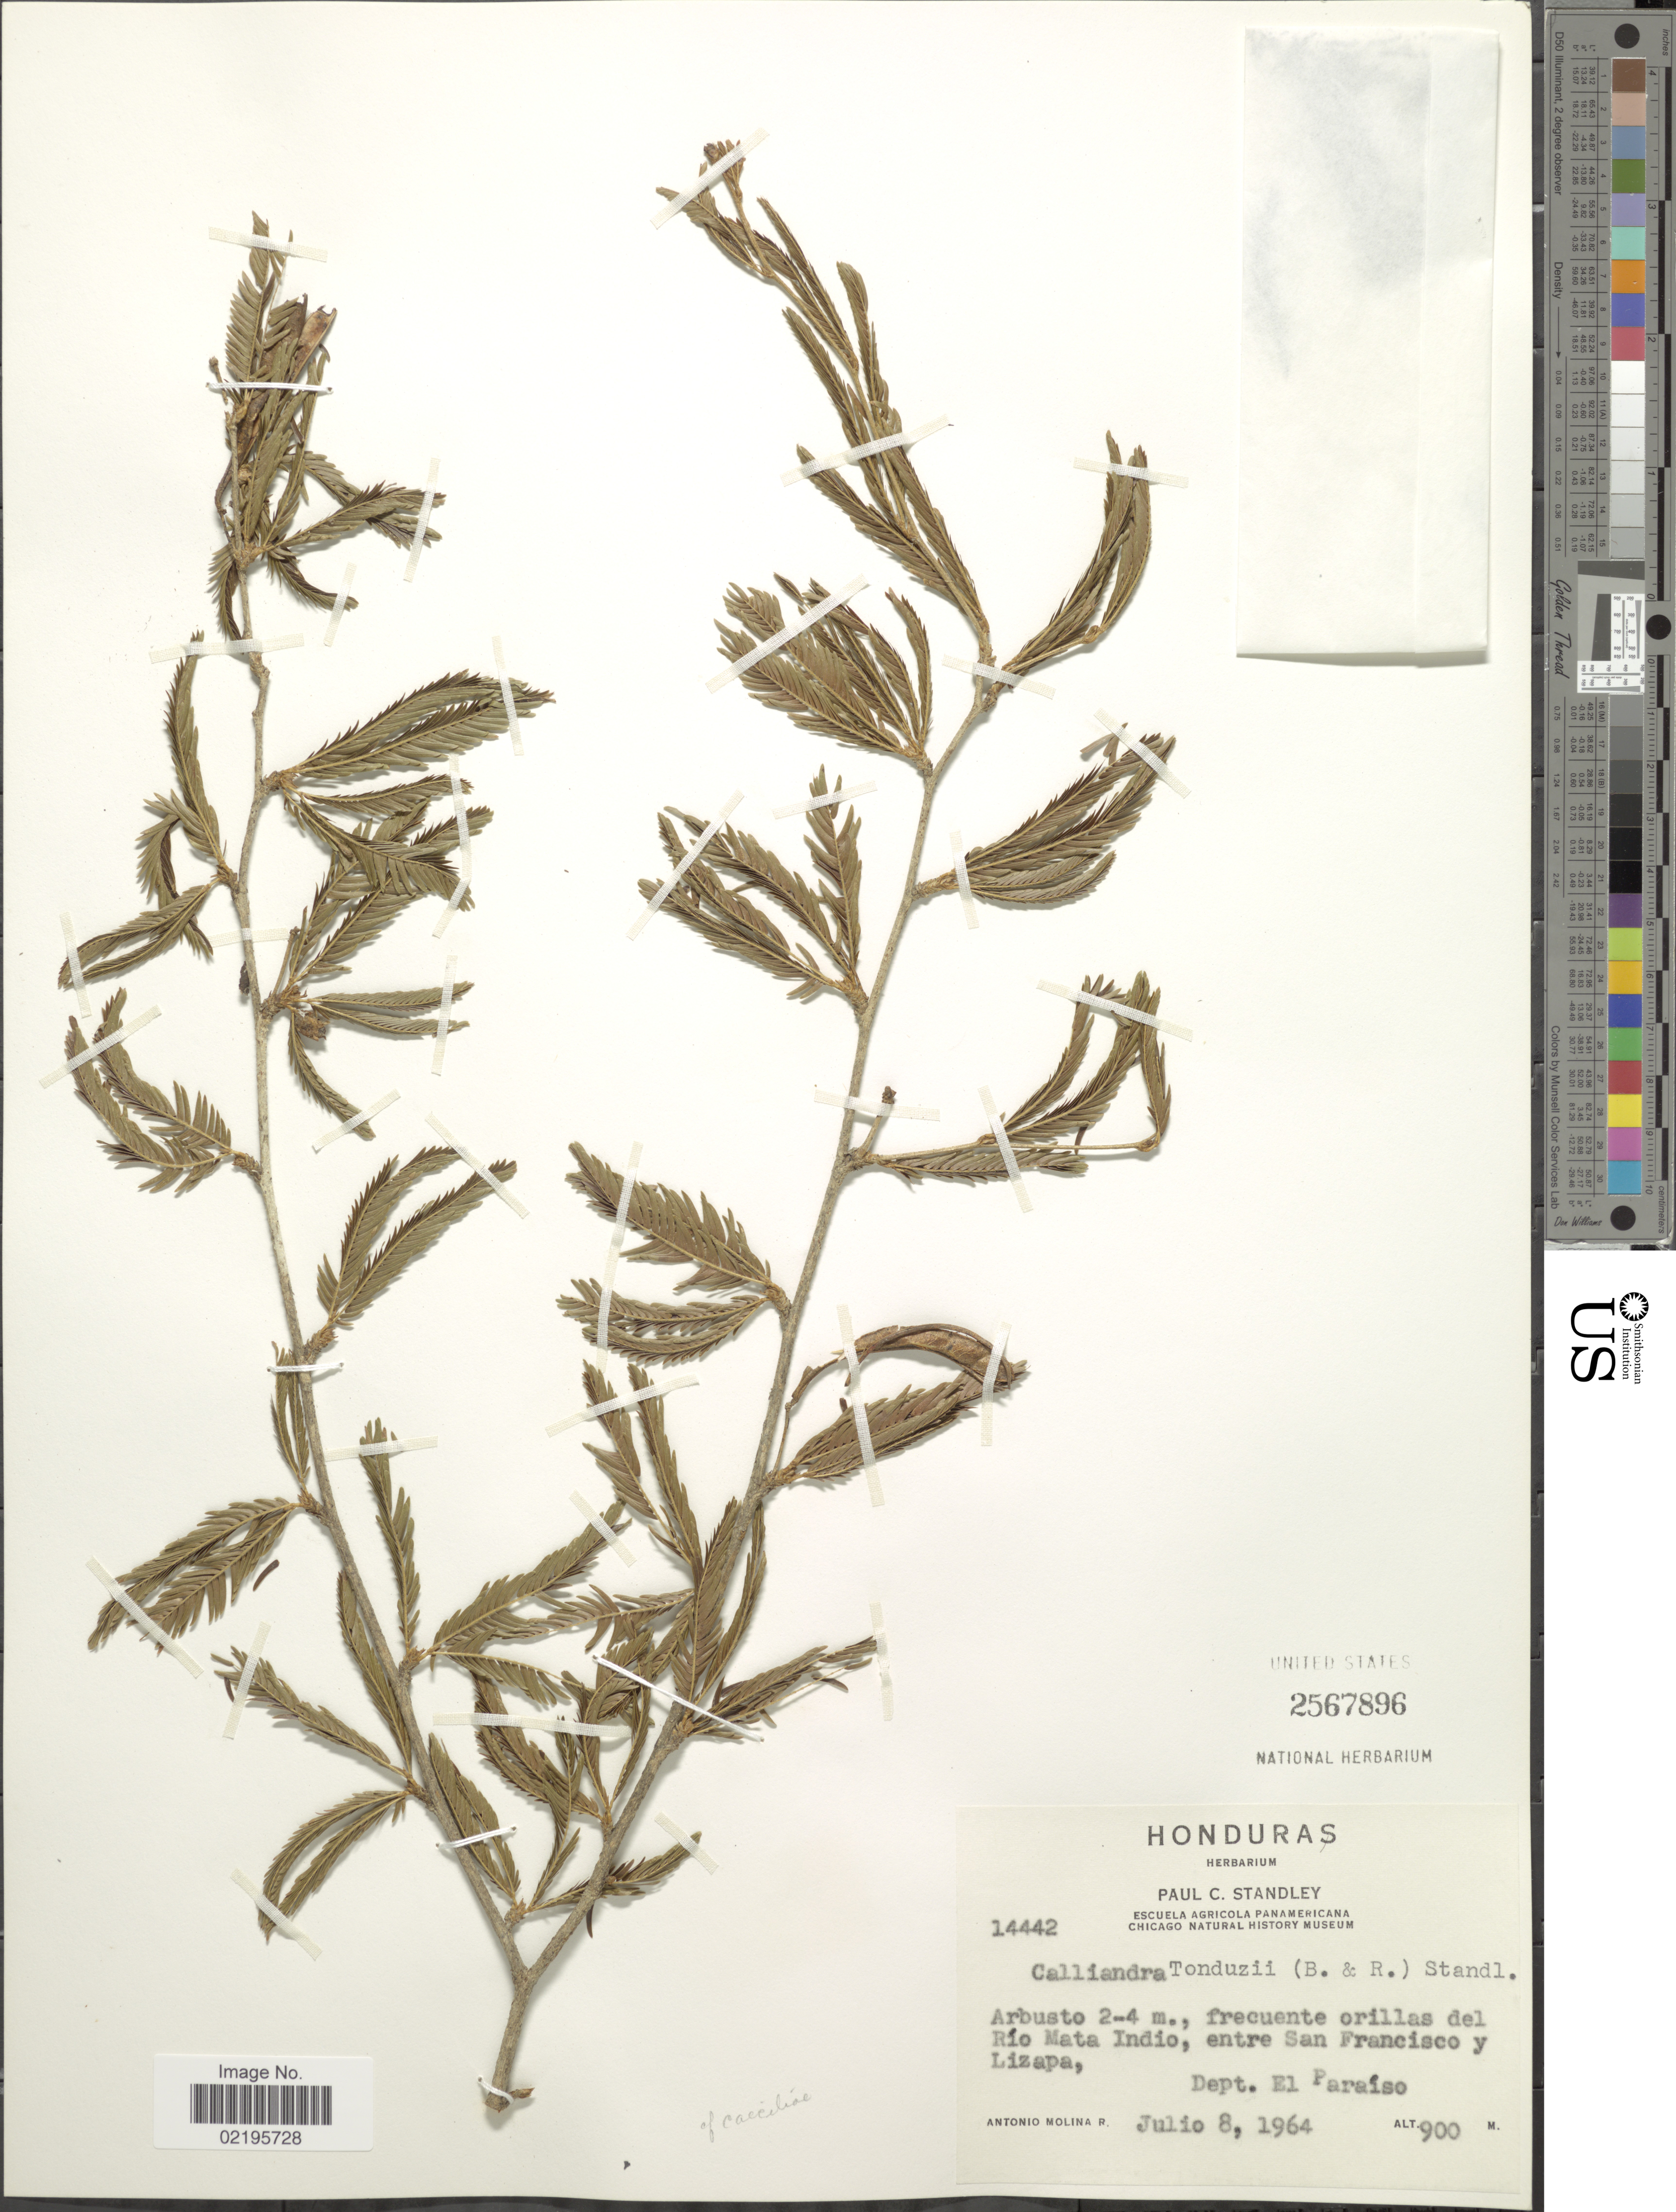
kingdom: Plantae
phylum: Tracheophyta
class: Magnoliopsida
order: Fabales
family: Fabaceae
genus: Calliandra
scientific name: Calliandra caeciliae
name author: Harms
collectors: A. Molina R.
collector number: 14442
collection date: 1964-07-08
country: Honduras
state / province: El Paraíso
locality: Frecuente orillas del Rio Mata Indio, entre San Francisco y Lizapa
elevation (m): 900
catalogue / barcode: US 2567896